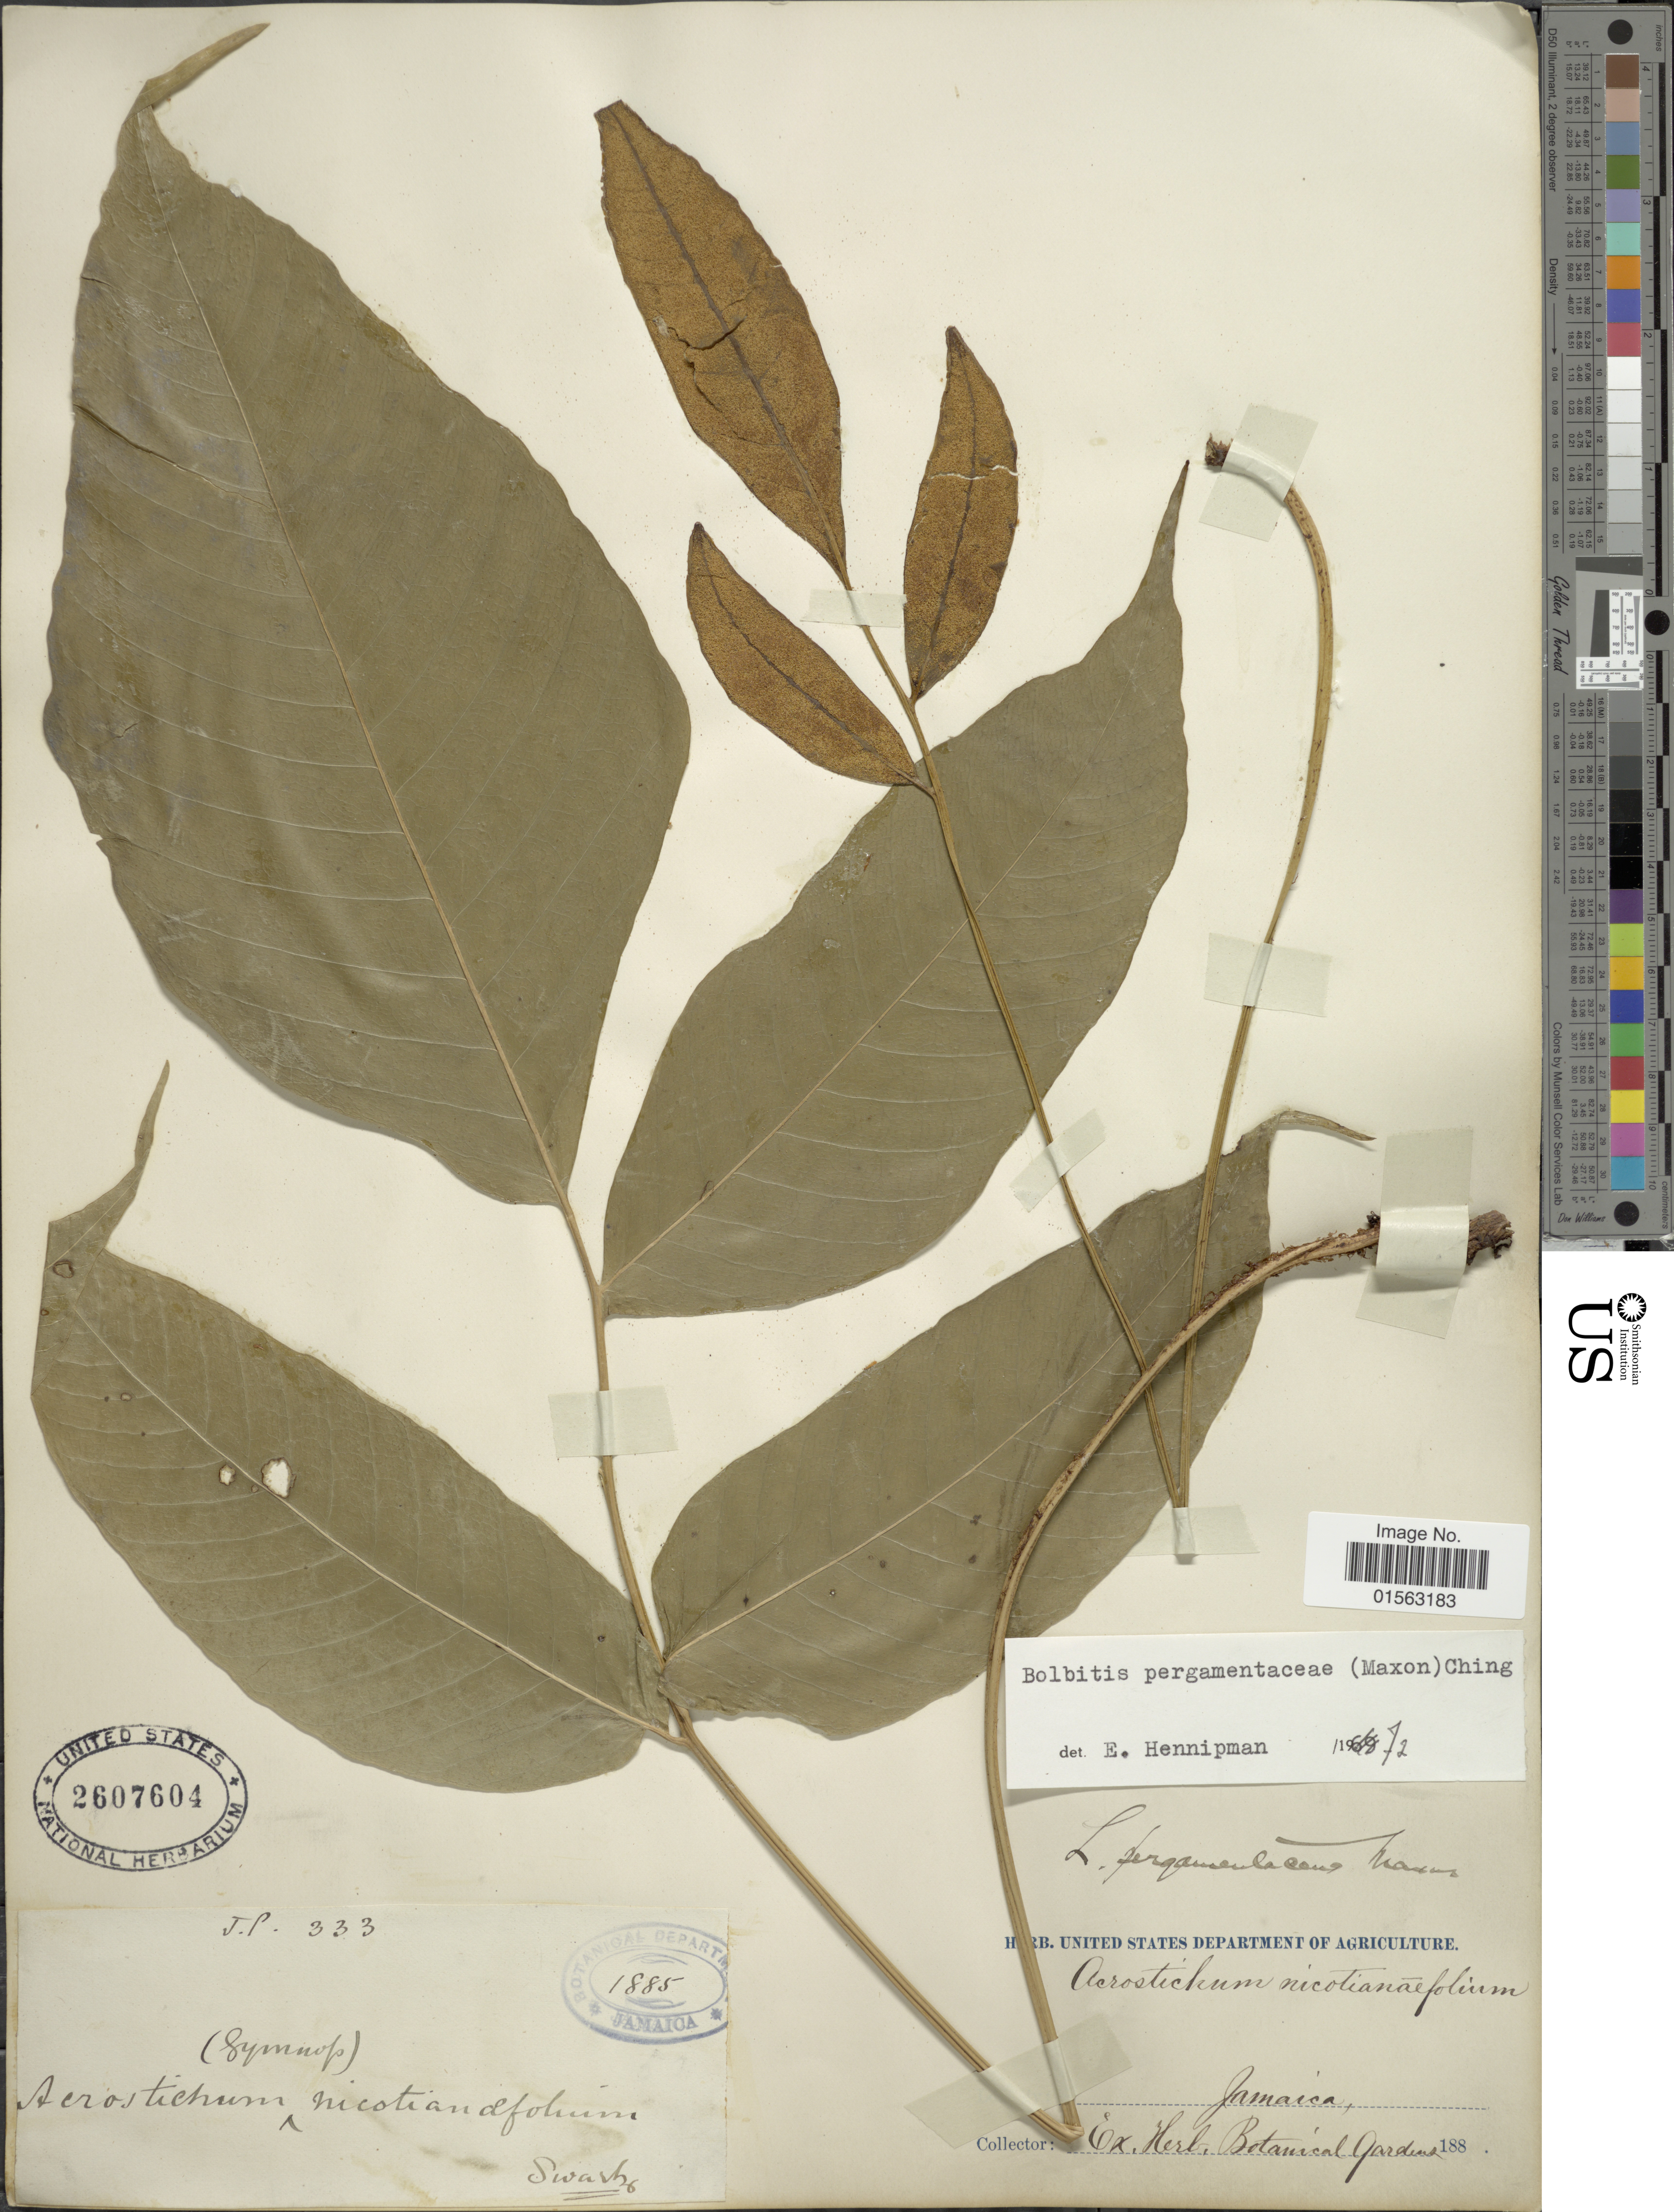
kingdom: Plantae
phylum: Tracheophyta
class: Polypodiopsida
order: Polypodiales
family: Dryopteridaceae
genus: Mickelia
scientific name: Mickelia pergamentacea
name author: (Maxon) R.C. Moran et al.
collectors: Swartz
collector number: JP333?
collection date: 1885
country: Jamaica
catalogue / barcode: US 2607604